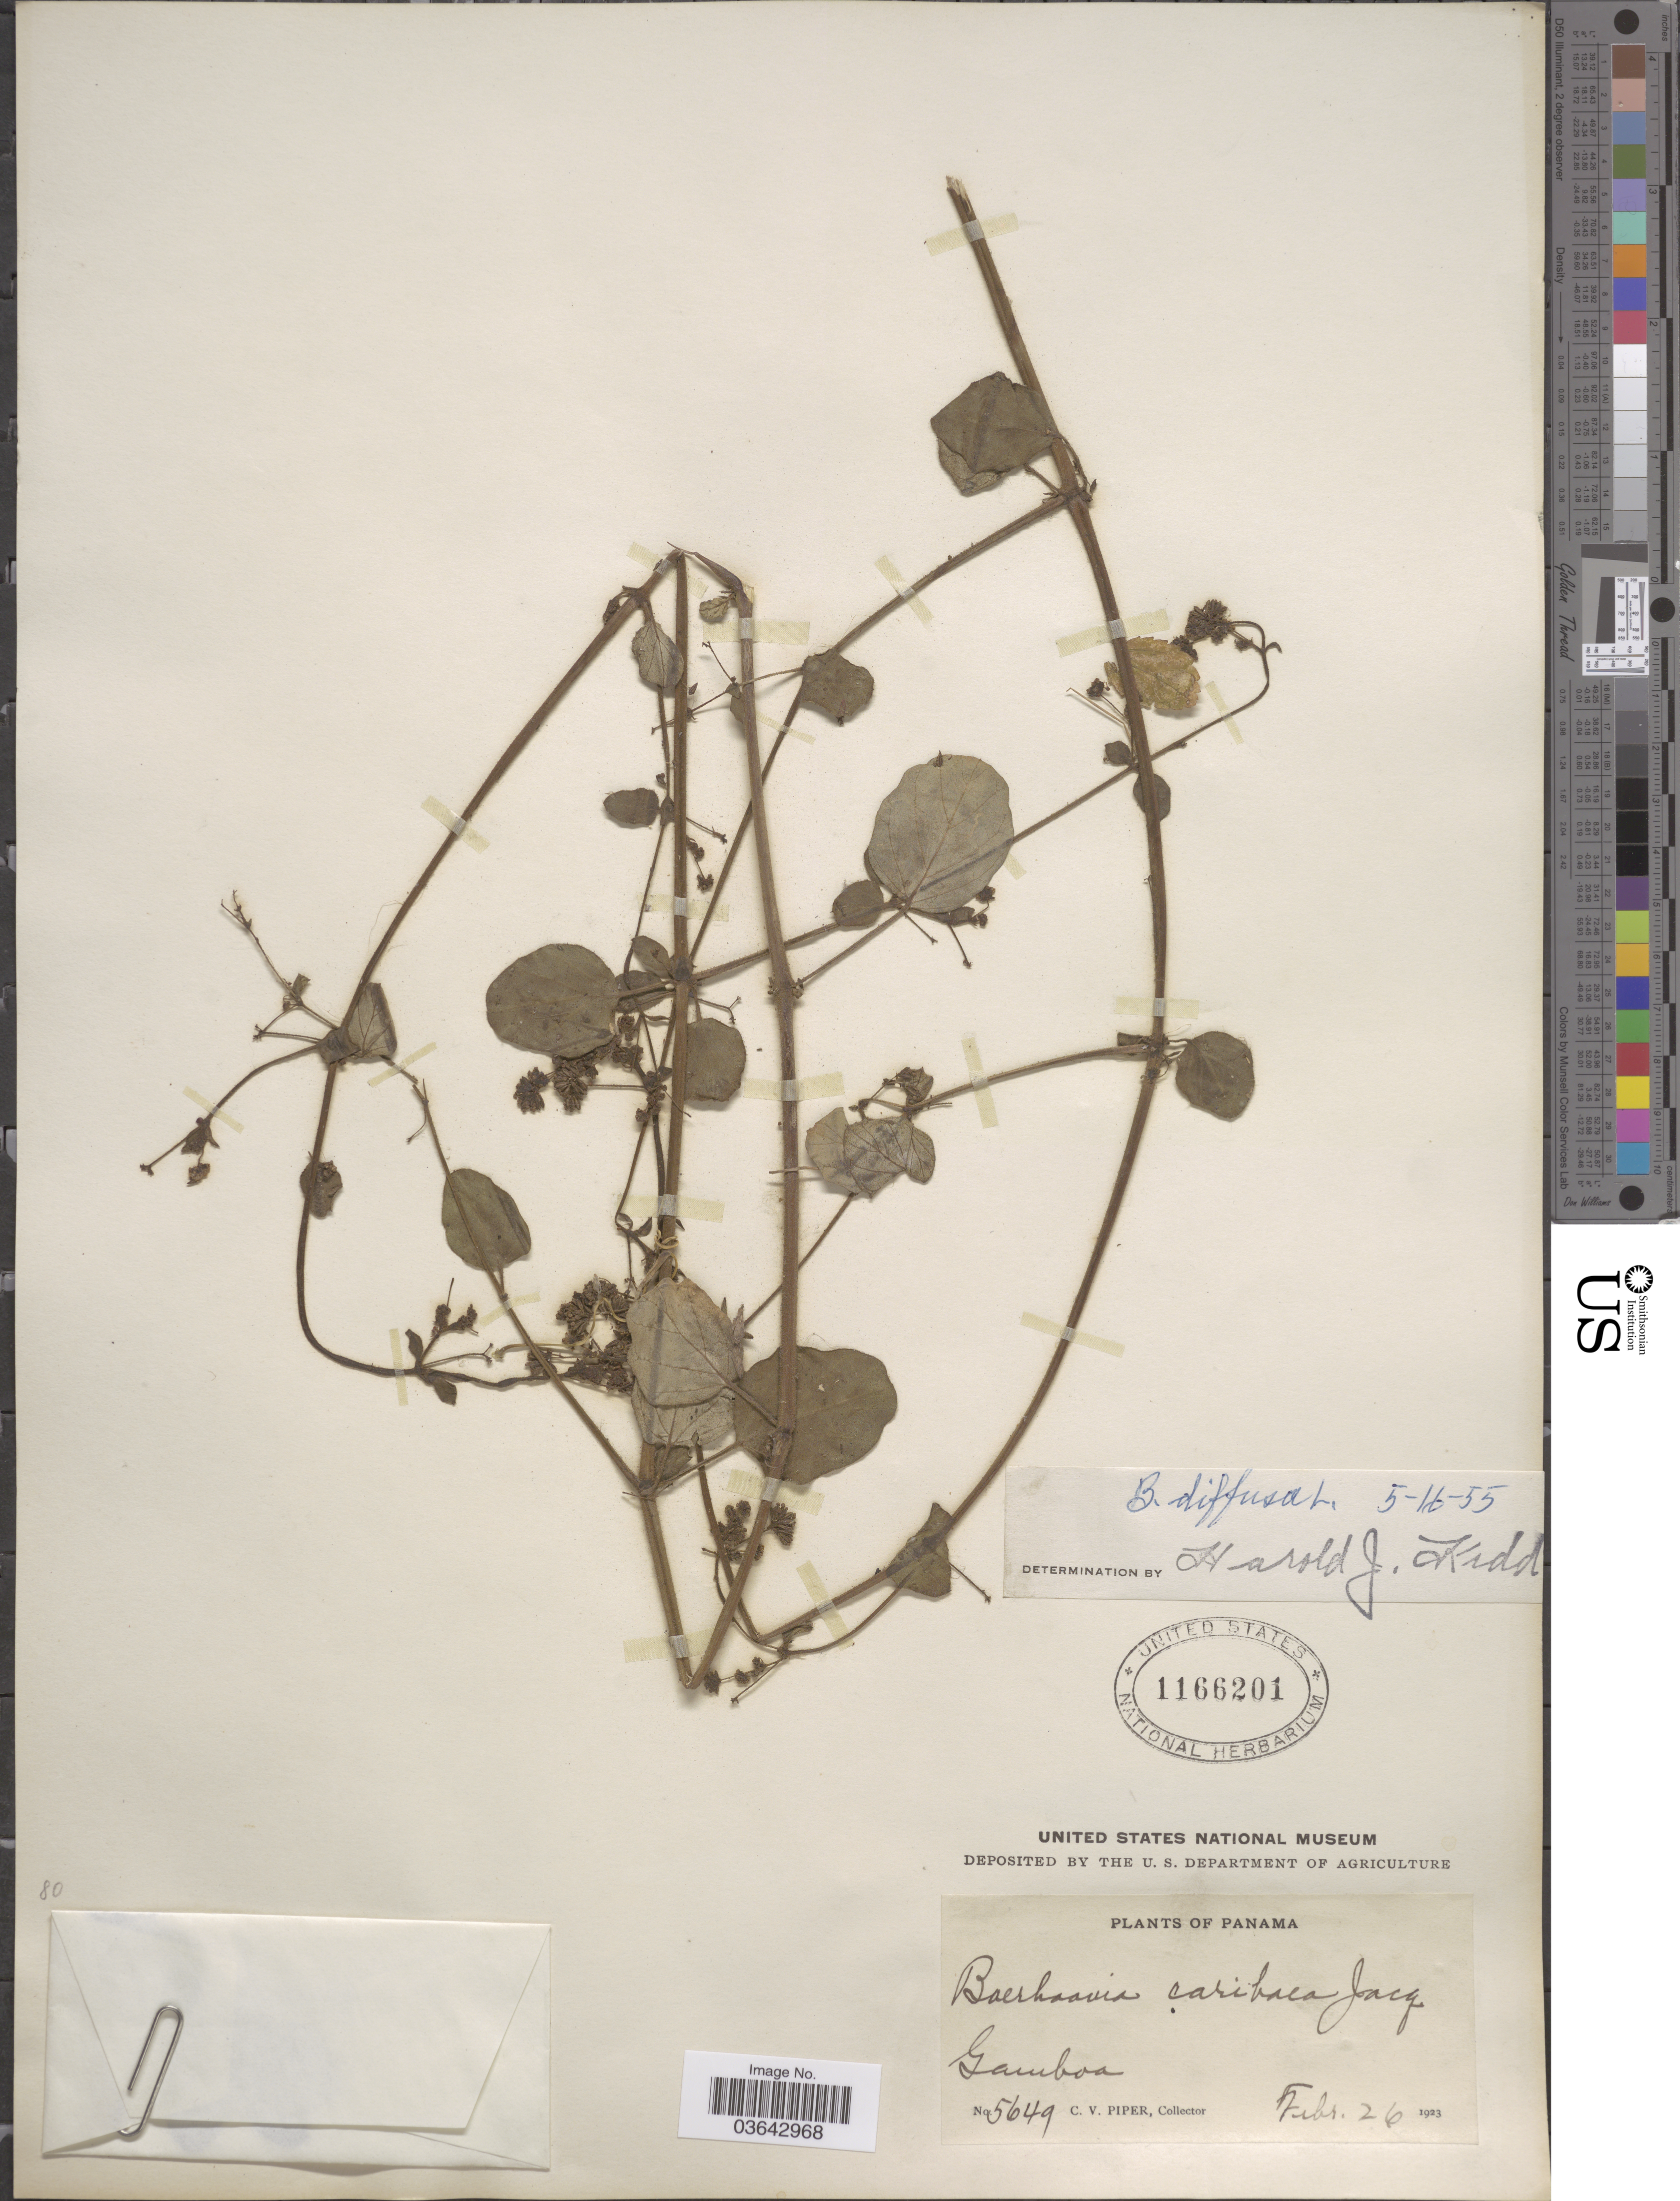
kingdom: Plantae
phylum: Tracheophyta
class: Magnoliopsida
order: Caryophyllales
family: Nyctaginaceae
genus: Boerhavia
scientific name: Boerhavia diffusa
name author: L.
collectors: C. V. Piper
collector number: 5649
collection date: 1923-02-26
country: Panama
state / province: Colón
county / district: Canal Zone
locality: Gamboa.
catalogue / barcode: US 1166201